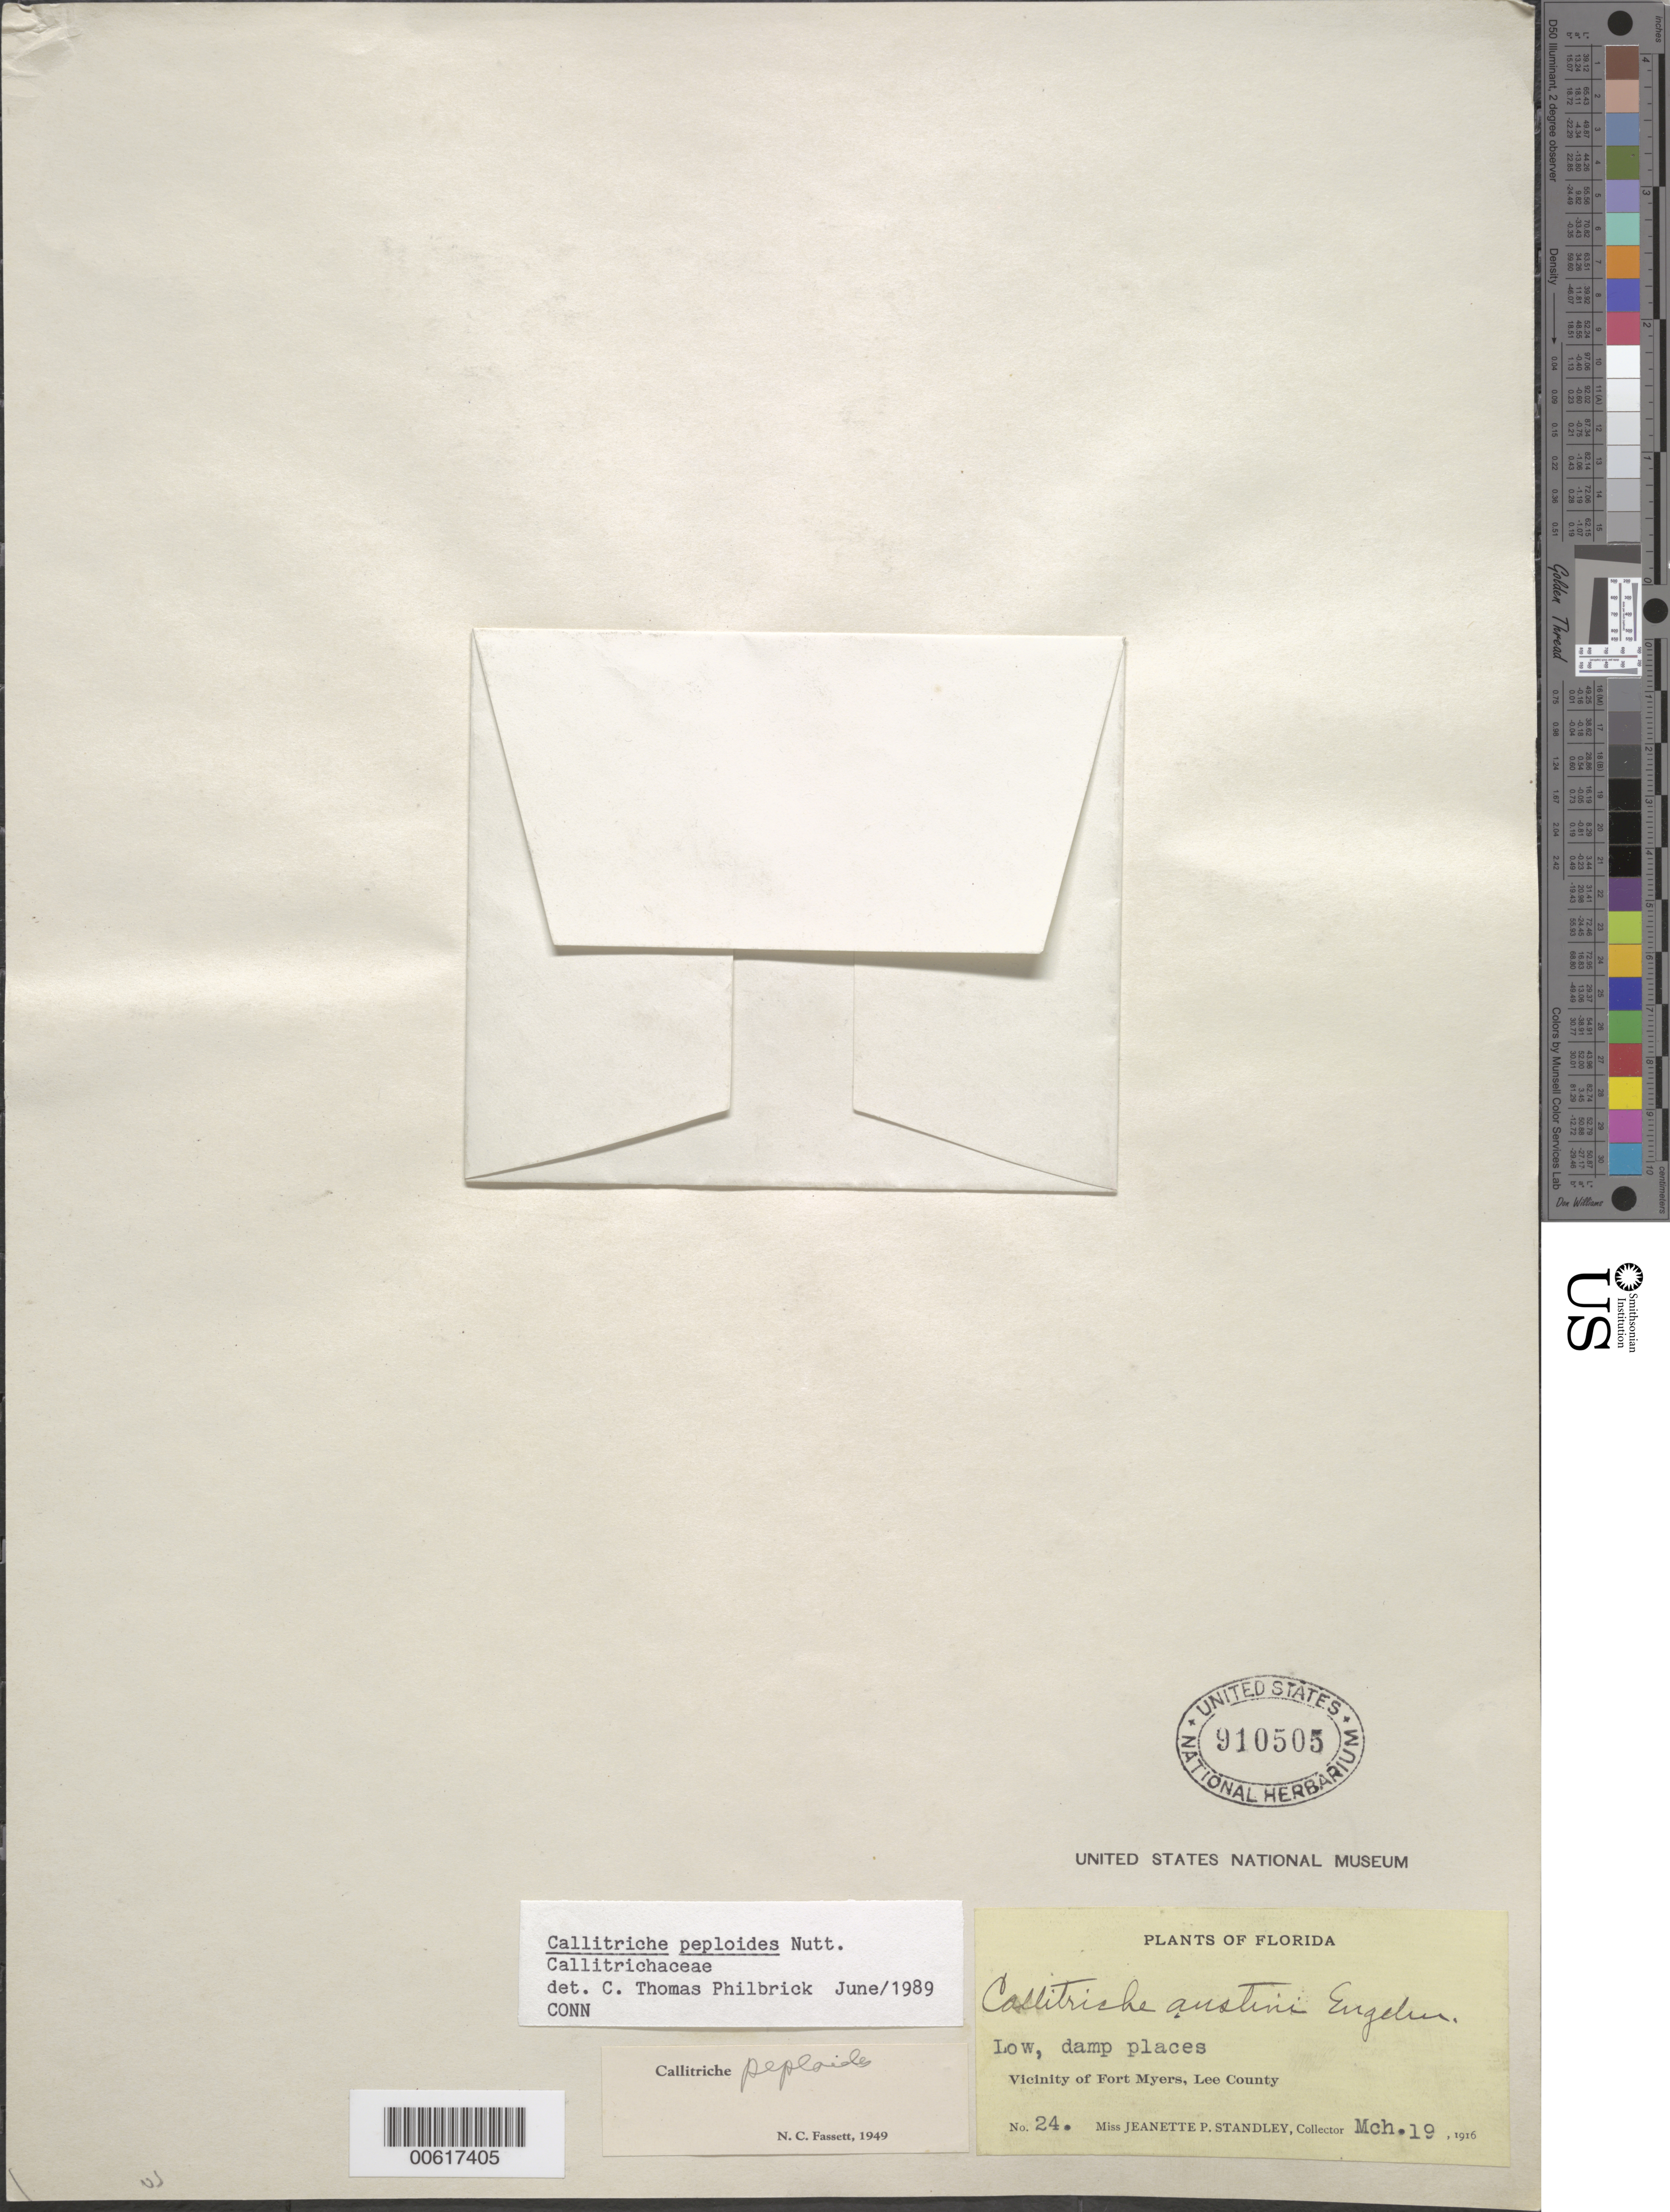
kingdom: Plantae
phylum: Tracheophyta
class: Magnoliopsida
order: Lamiales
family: Plantaginaceae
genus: Callitriche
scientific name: Callitriche peploides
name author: Nutt.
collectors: J. P. Standley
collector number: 24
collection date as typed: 19 Mar 1916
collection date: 1916-03-19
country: United States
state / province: Florida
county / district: Lee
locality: Fort Myers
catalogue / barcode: US 910505